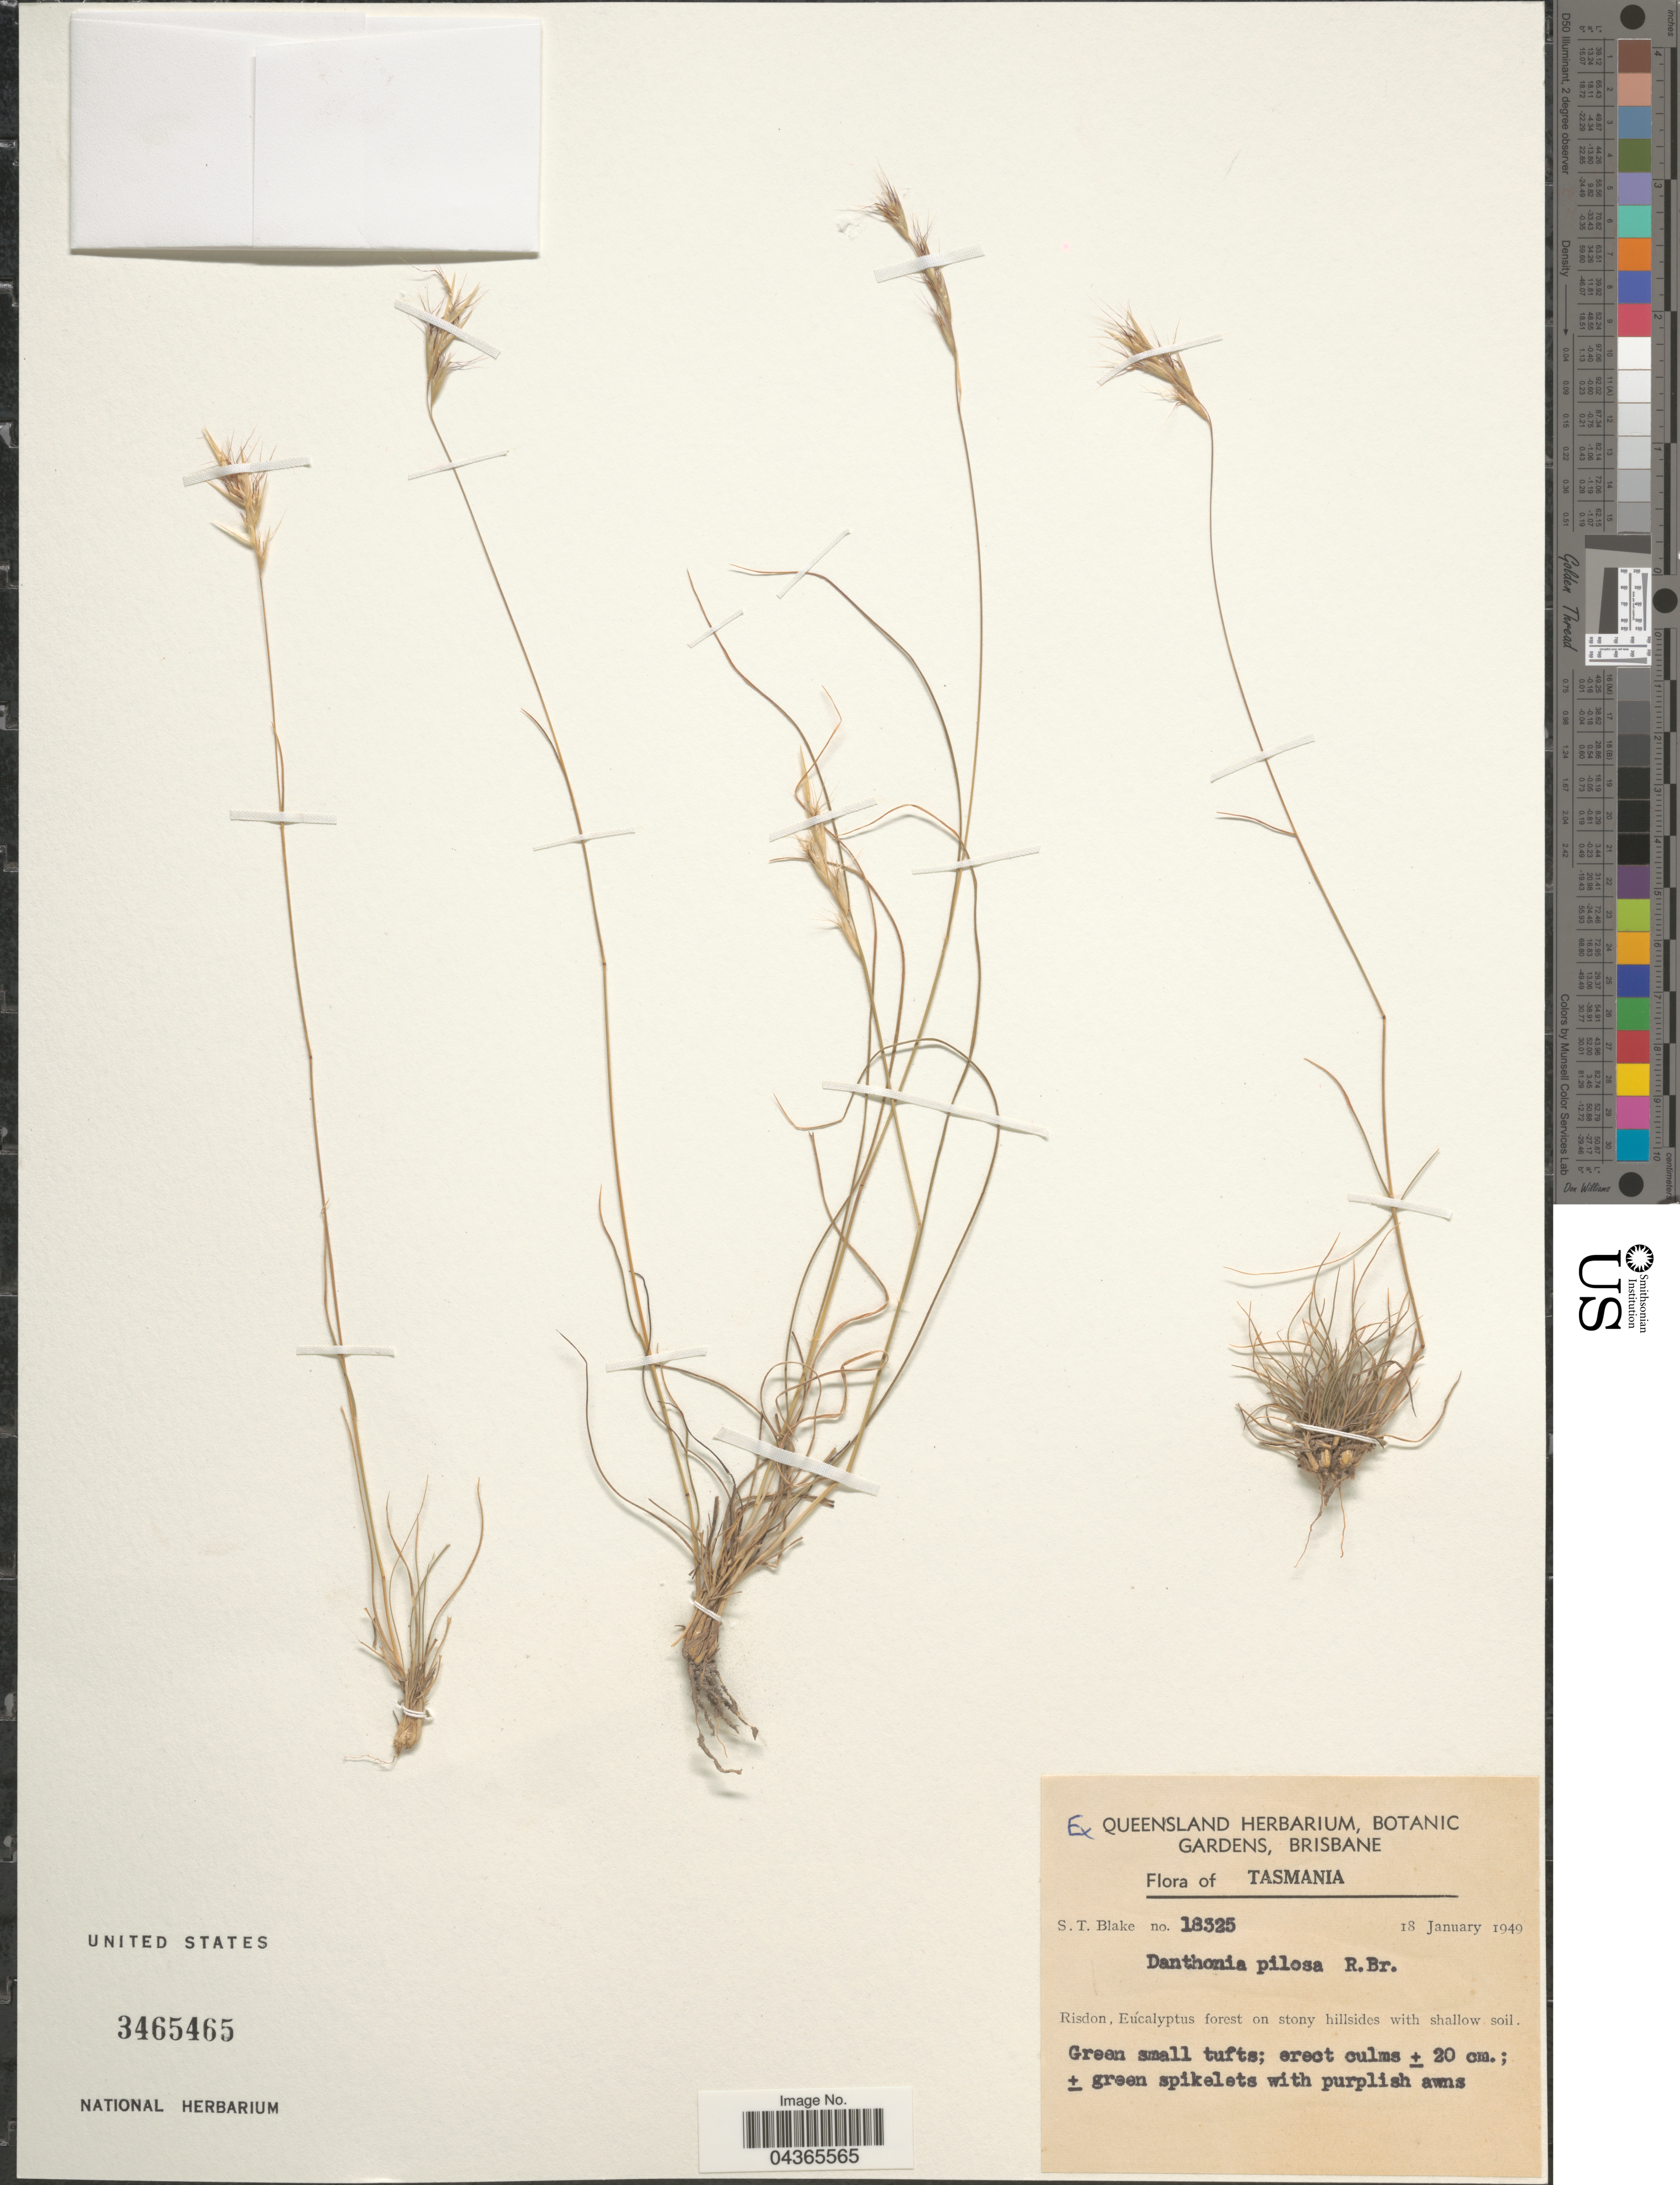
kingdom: Plantae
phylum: Tracheophyta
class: Liliopsida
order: Poales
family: Poaceae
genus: Rytidosperma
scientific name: Rytidosperma pilosum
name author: (R. Br.) Connor & Edgar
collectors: S. T. Blake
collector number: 18325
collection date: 1949-01-18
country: Australia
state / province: Tasmania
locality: Risdon.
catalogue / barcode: US 3465465